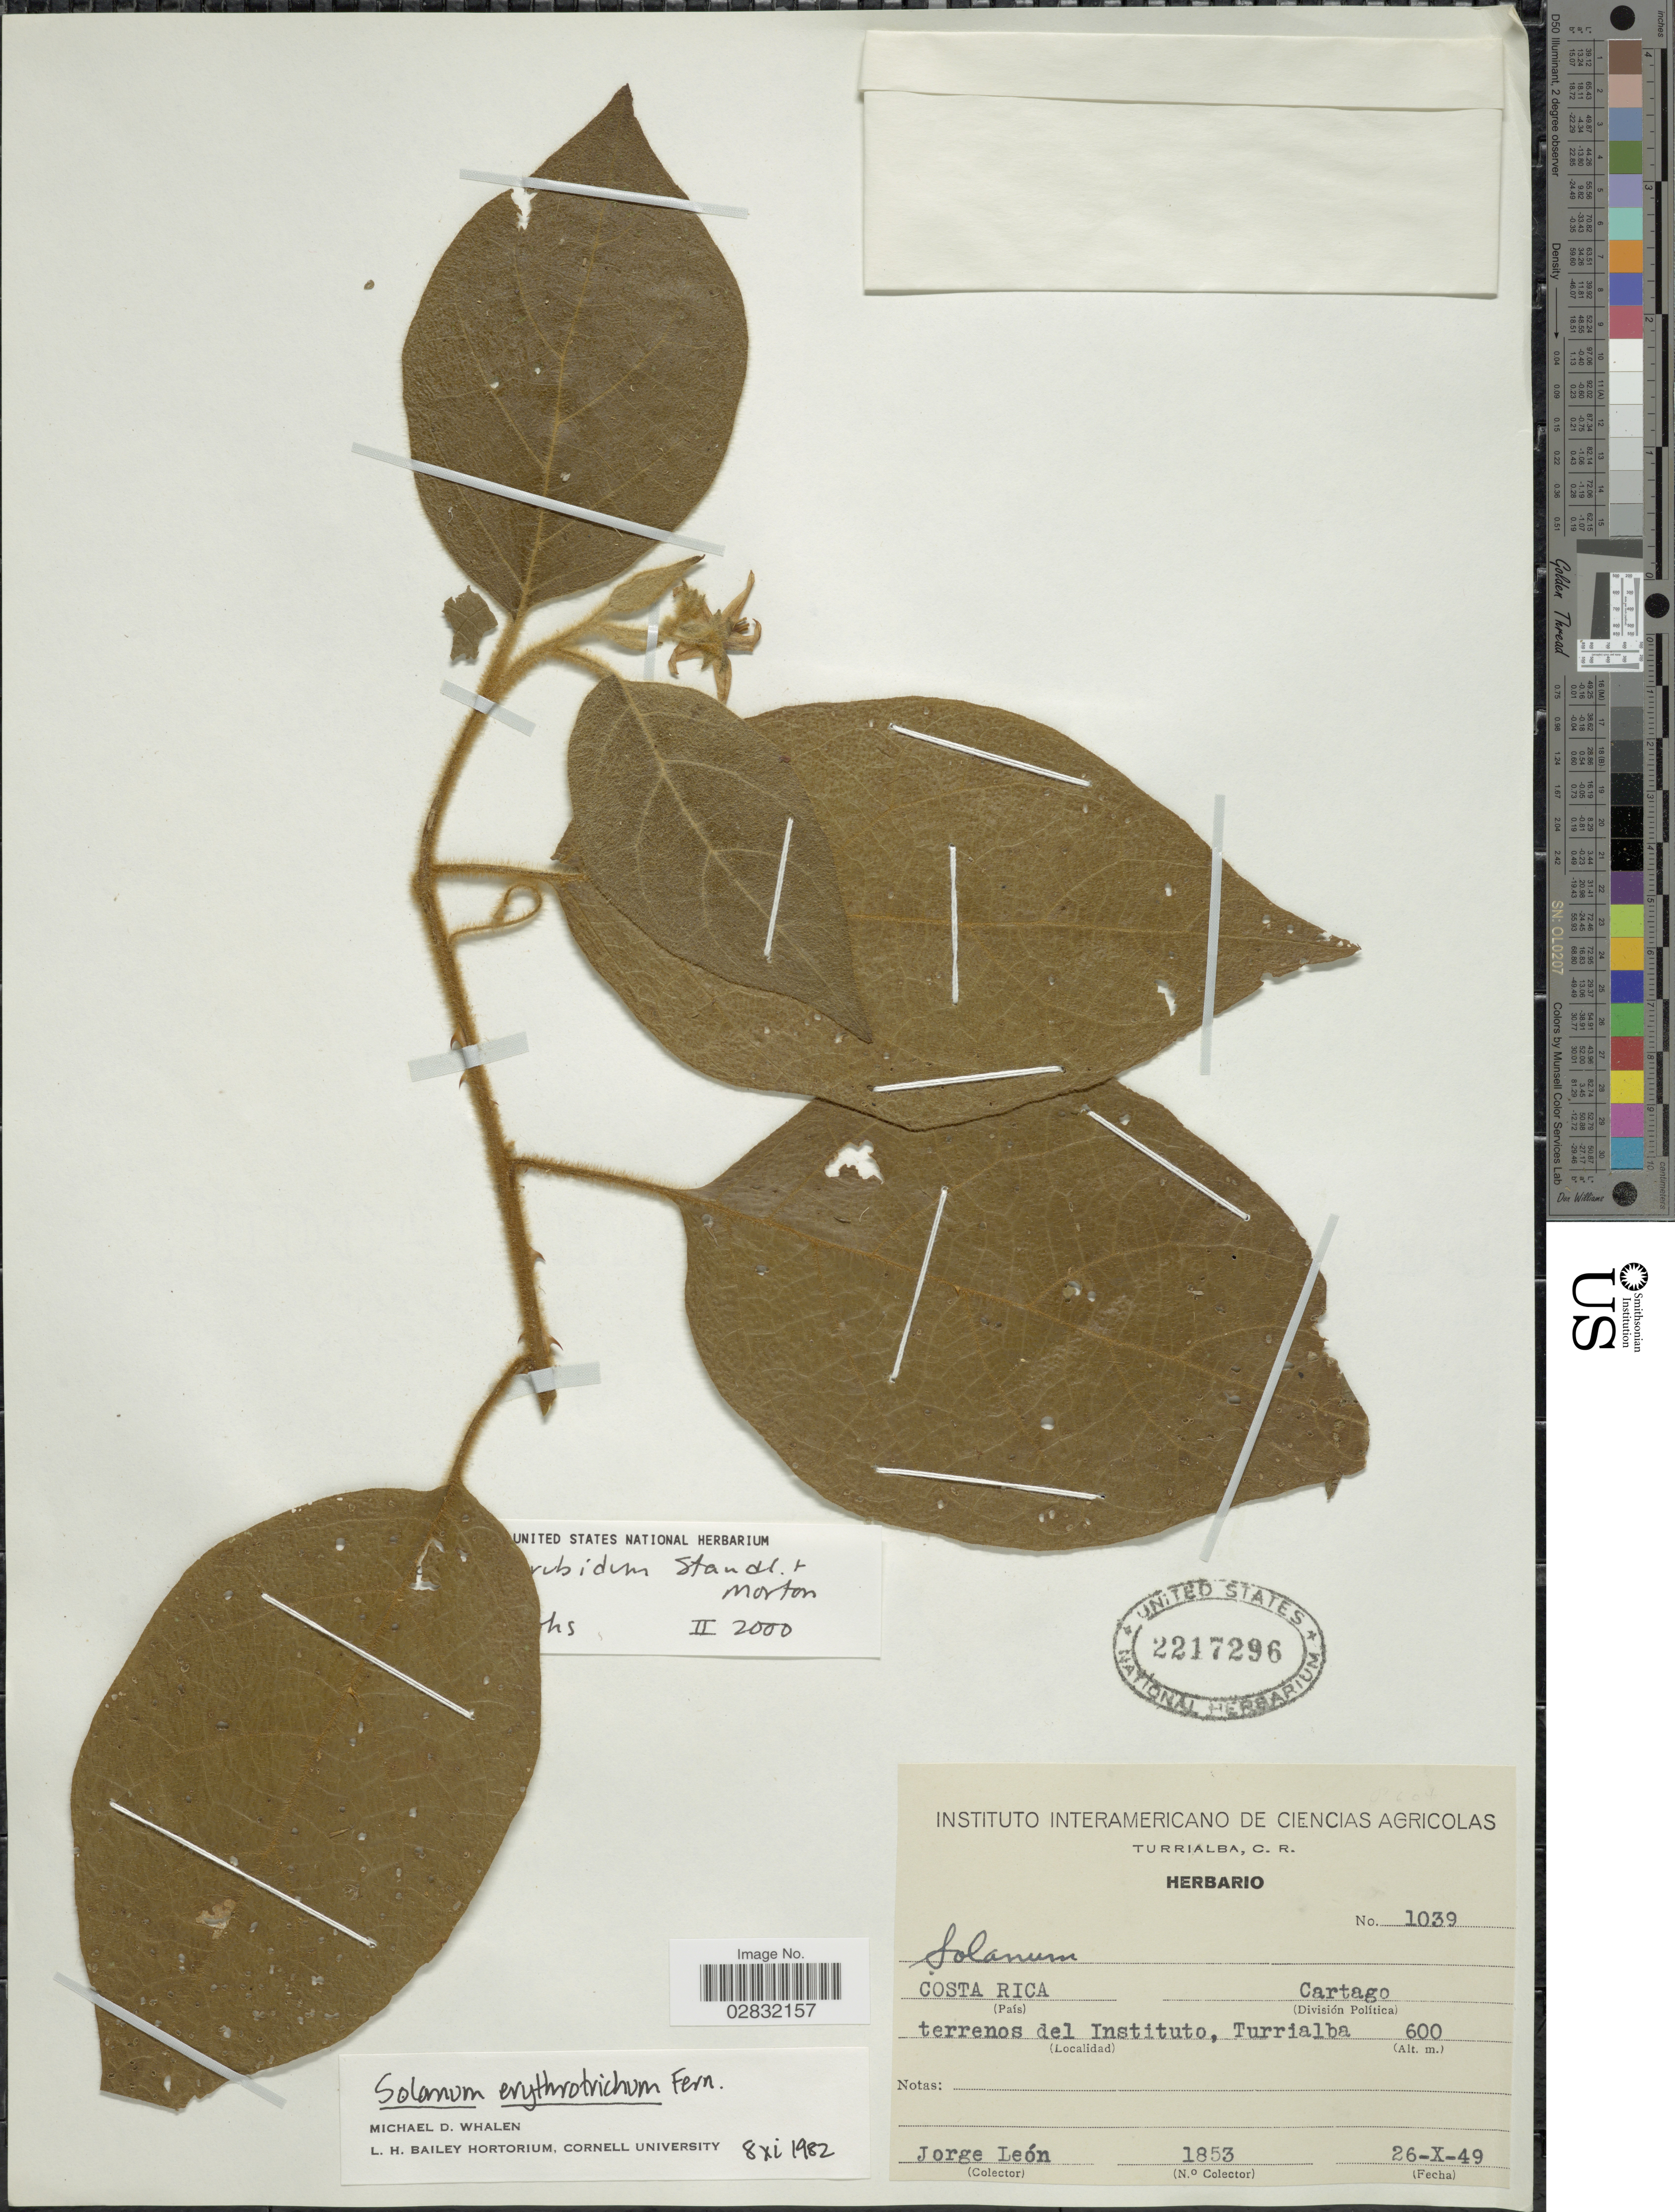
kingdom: Plantae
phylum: Tracheophyta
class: Magnoliopsida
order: Solanales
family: Solanaceae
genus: Solanum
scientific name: Solanum rubidum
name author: Standl. & C.V. Morton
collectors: J. León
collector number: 1853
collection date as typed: Transcribed d/m/y: 26/10/49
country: Costa Rica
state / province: Cartago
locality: Cartago, terrenos del Instituto, Turrialba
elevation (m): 600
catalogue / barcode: US 2217296